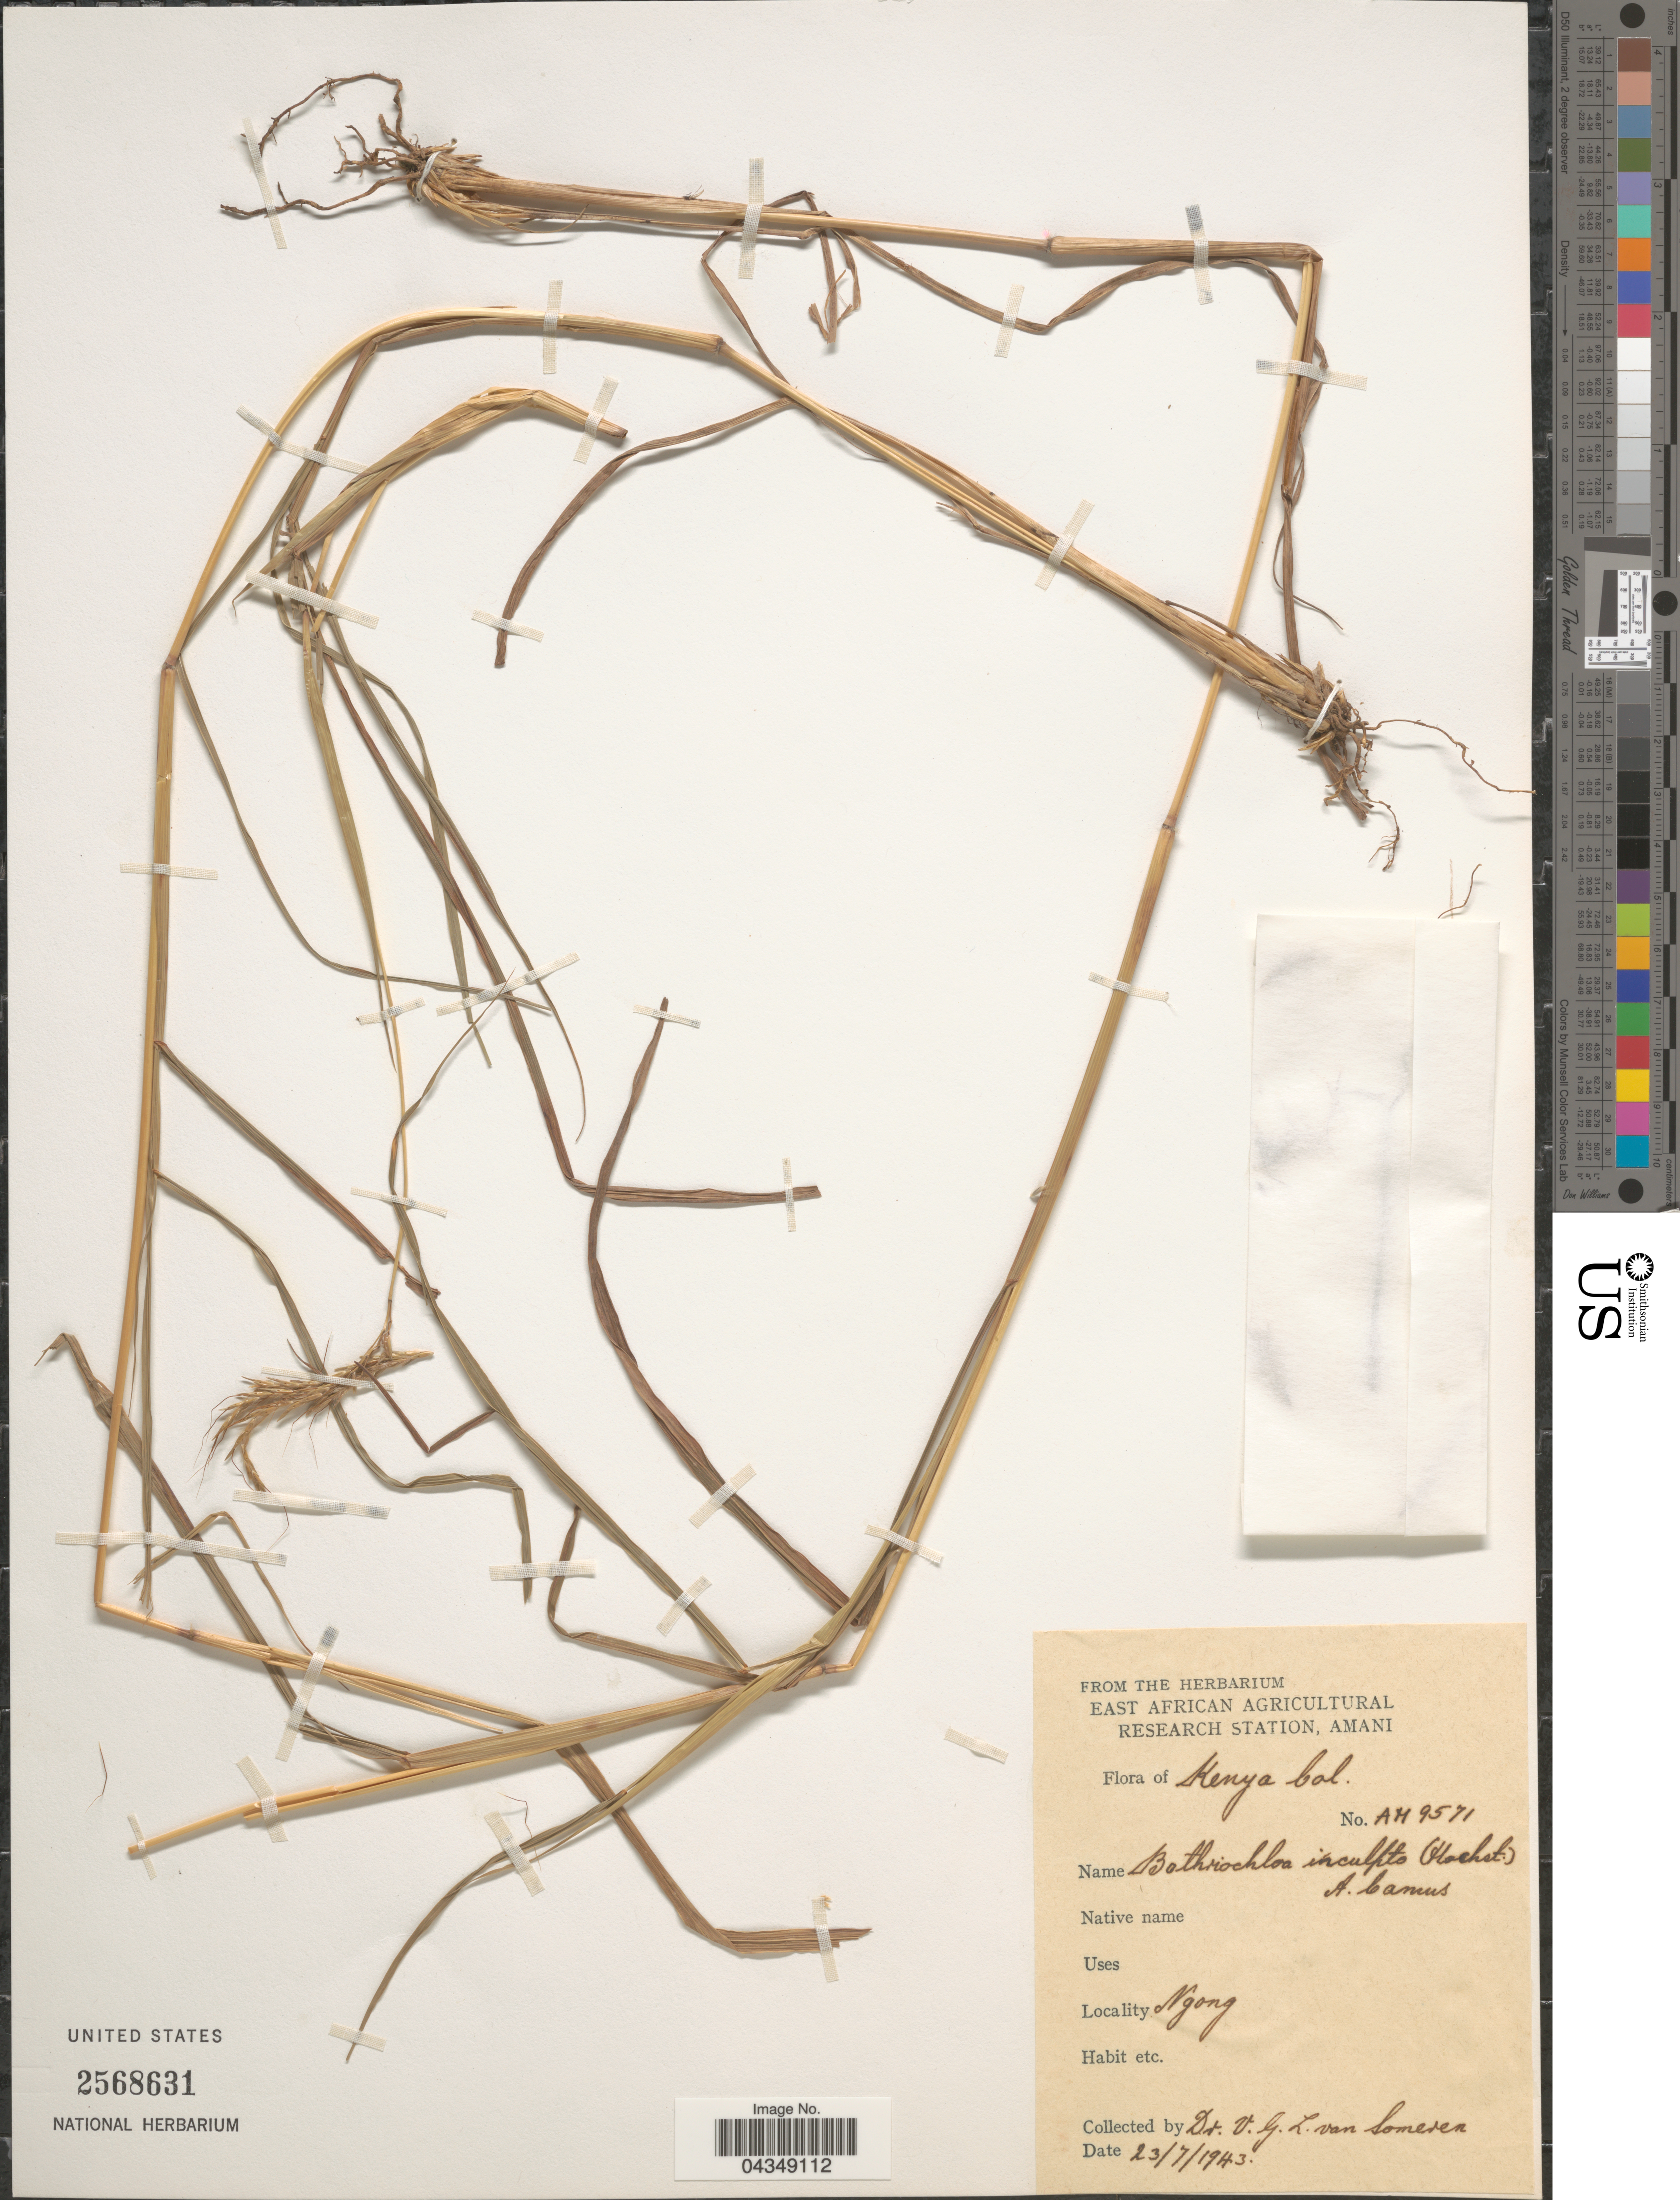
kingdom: Plantae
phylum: Tracheophyta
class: Liliopsida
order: Poales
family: Poaceae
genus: Bothriochloa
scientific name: Bothriochloa insculpta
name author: (Hochst. ex A. Rich.) A. Camus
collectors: V. Someren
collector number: AM9571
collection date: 1943-07-23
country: Kenya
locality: Kenya Col. Ngong.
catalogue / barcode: US 2568631